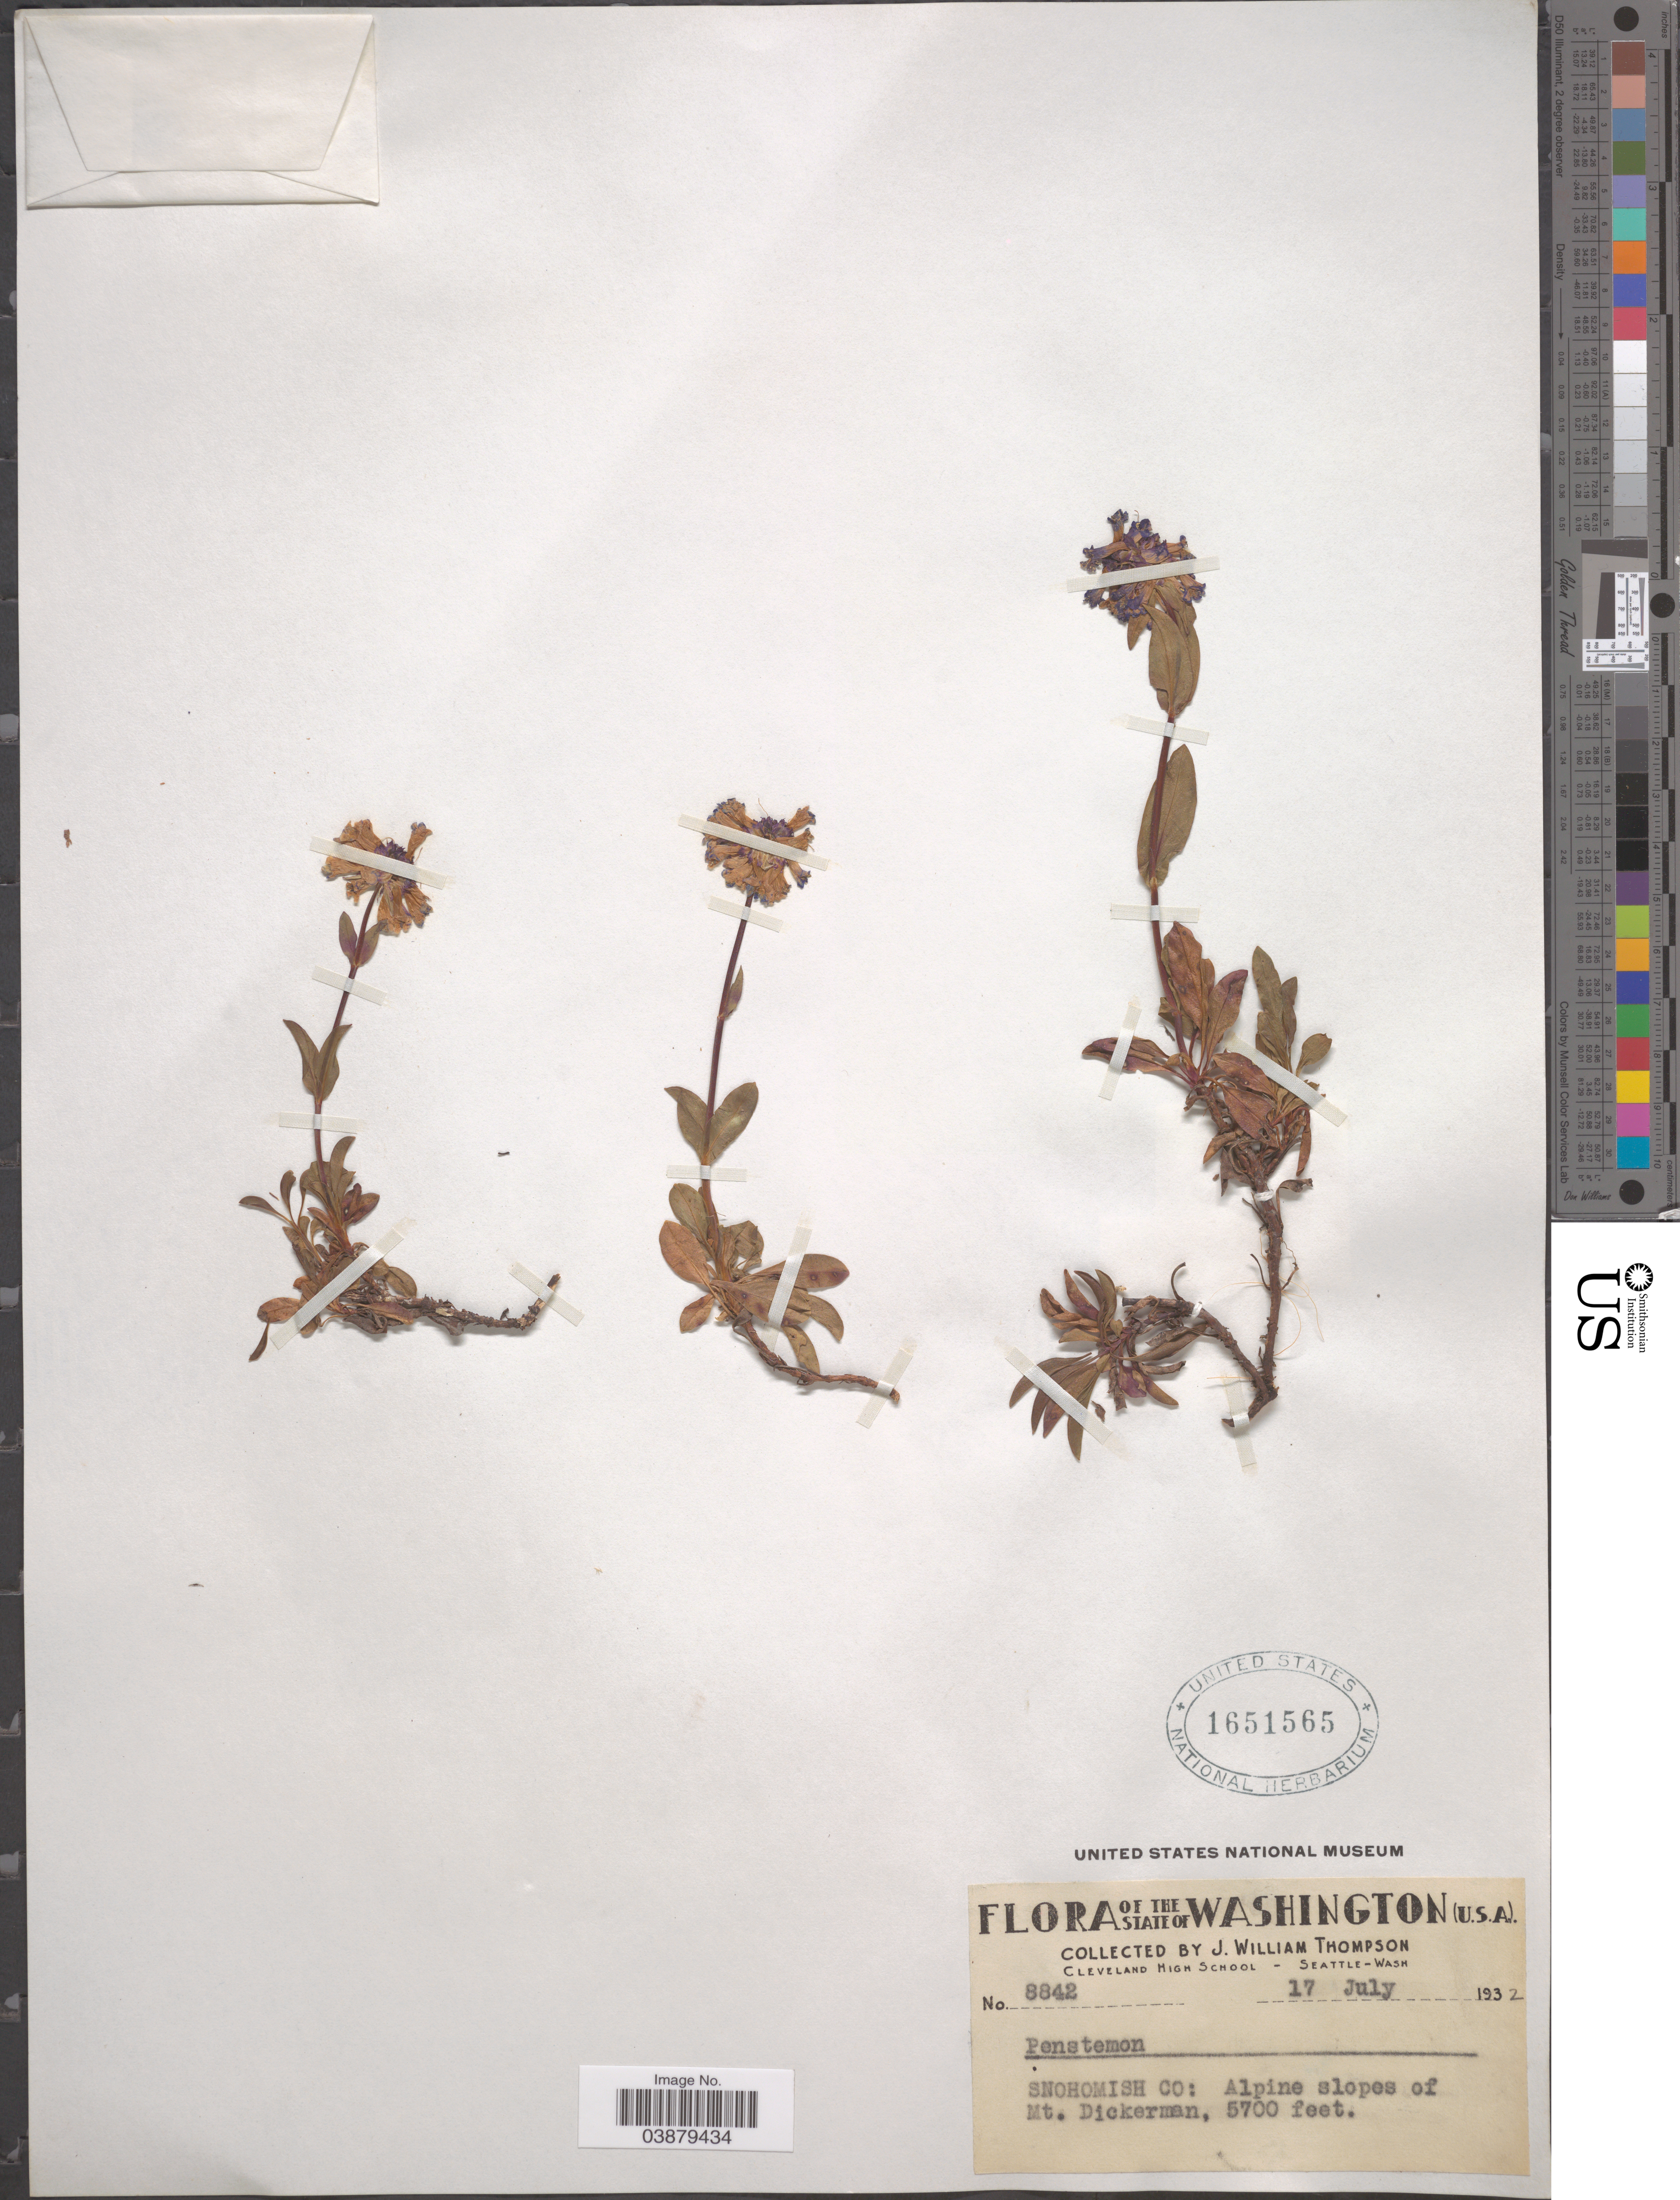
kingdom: Plantae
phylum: Tracheophyta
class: Magnoliopsida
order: Lamiales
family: Plantaginaceae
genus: Penstemon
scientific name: Penstemon sp.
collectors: J. W. Thompson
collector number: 8842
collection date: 1932-07-17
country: United States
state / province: Washington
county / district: Snohomish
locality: Snohomish Co: Alpine slopes of Mt. Dickerman.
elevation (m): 1737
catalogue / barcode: US 1651565